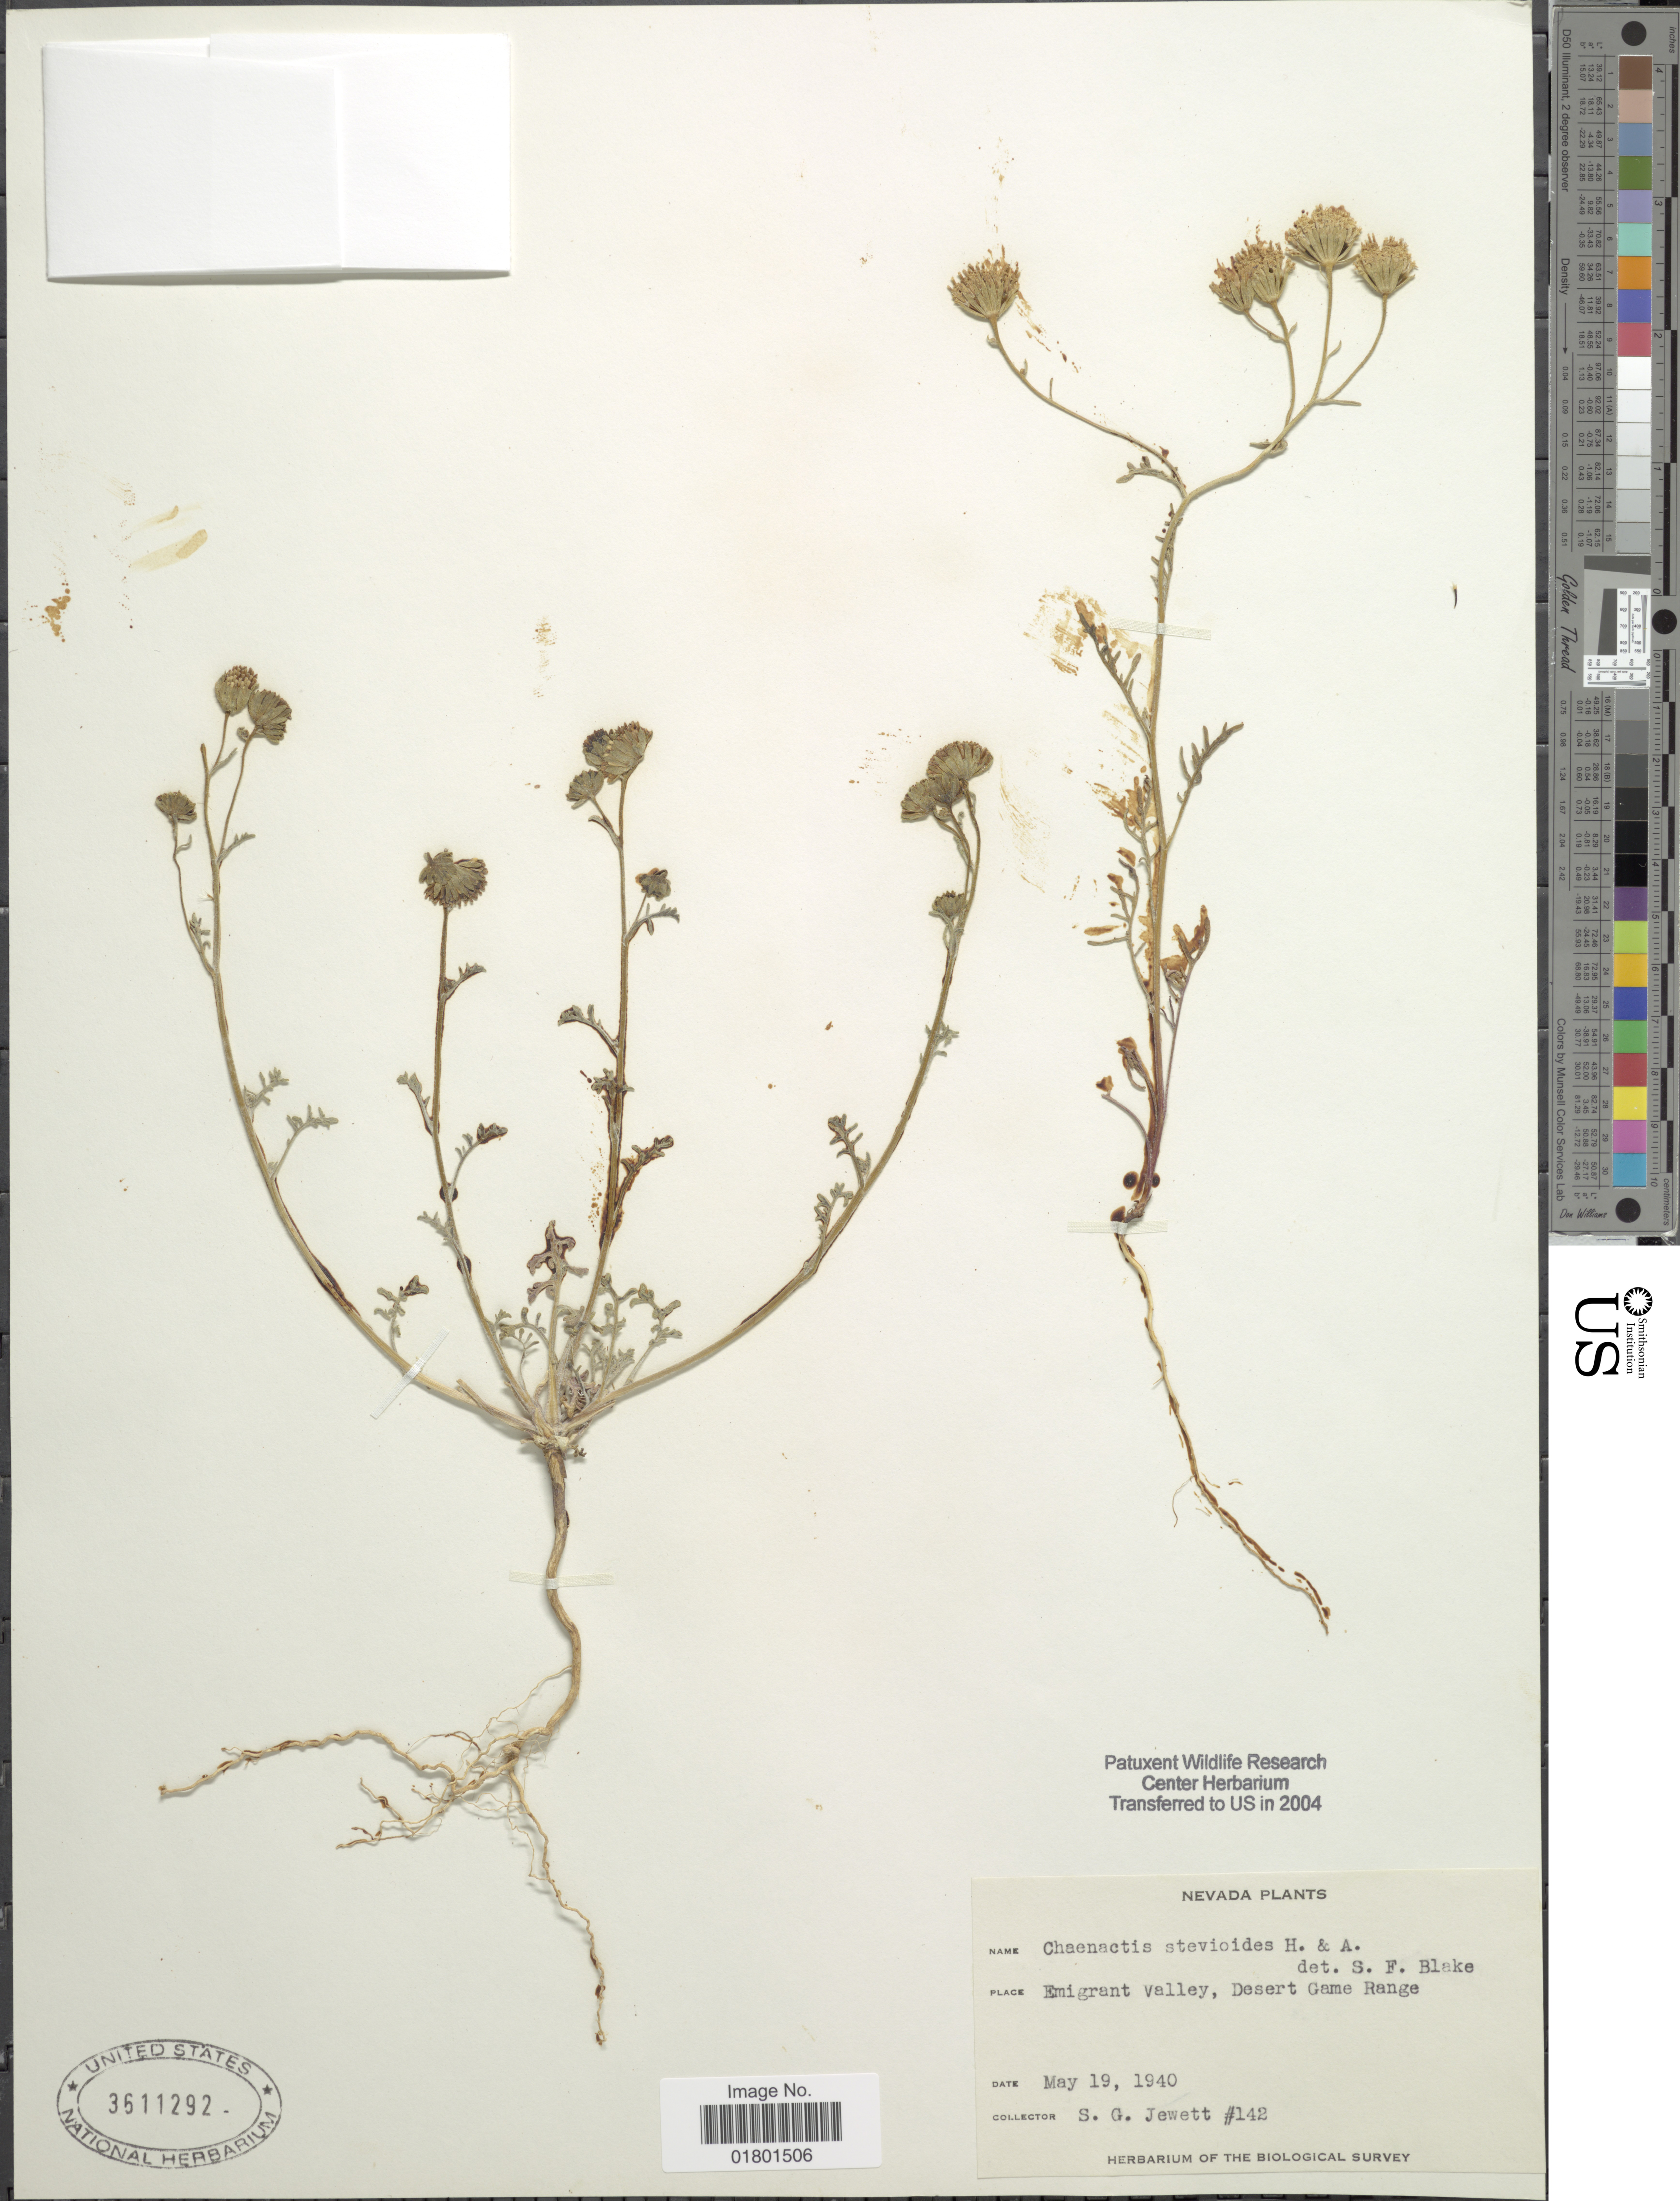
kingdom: Plantae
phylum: Tracheophyta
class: Magnoliopsida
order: Asterales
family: Asteraceae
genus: Chaenactis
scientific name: Chaenactis stevioides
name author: Hook. & Arn.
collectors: S. Jewett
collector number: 142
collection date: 1940-05-19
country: United States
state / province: Nevada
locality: Emigrant Valley, Desert Game Range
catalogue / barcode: US 3511292